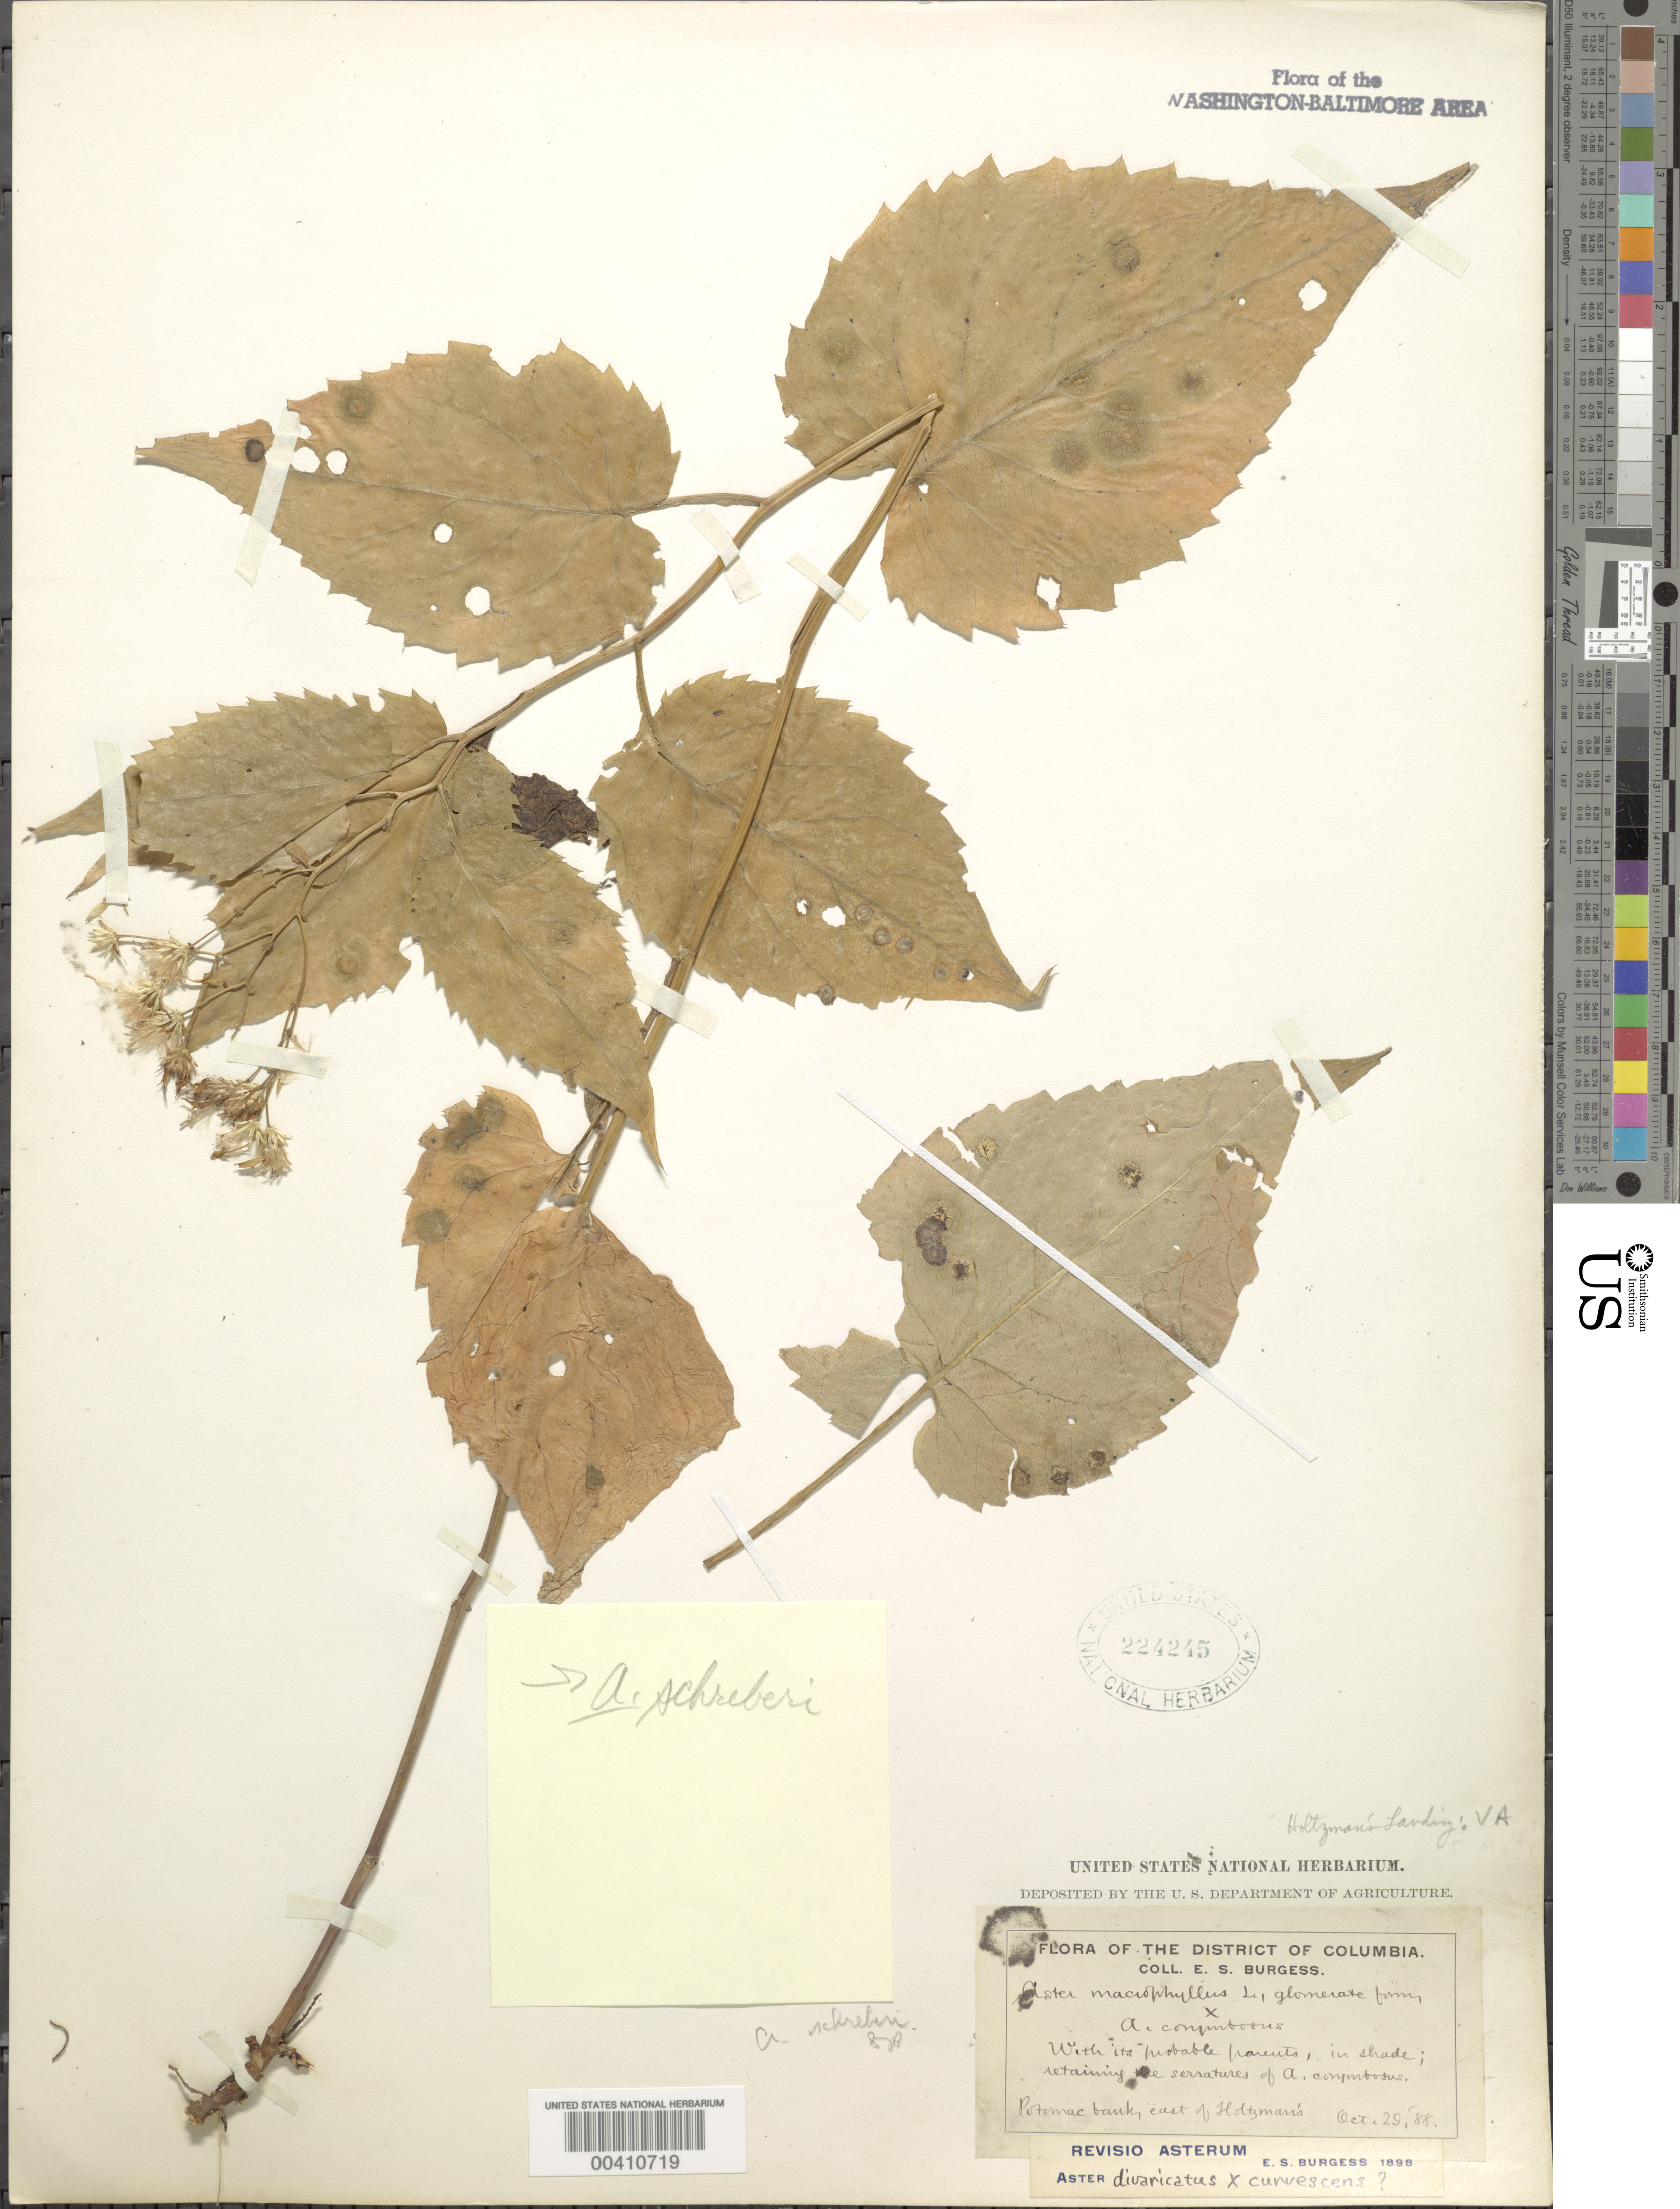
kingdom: Plantae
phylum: Tracheophyta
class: Magnoliopsida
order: Asterales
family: Asteraceae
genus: Eurybia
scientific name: Eurybia schreberi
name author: (Nees) Nees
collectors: E. Burgess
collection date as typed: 20 Oct 1888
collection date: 1888-10-20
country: United States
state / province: Virginia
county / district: Arlington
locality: Bank of the Potomac at Holtzman's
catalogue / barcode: US 224245